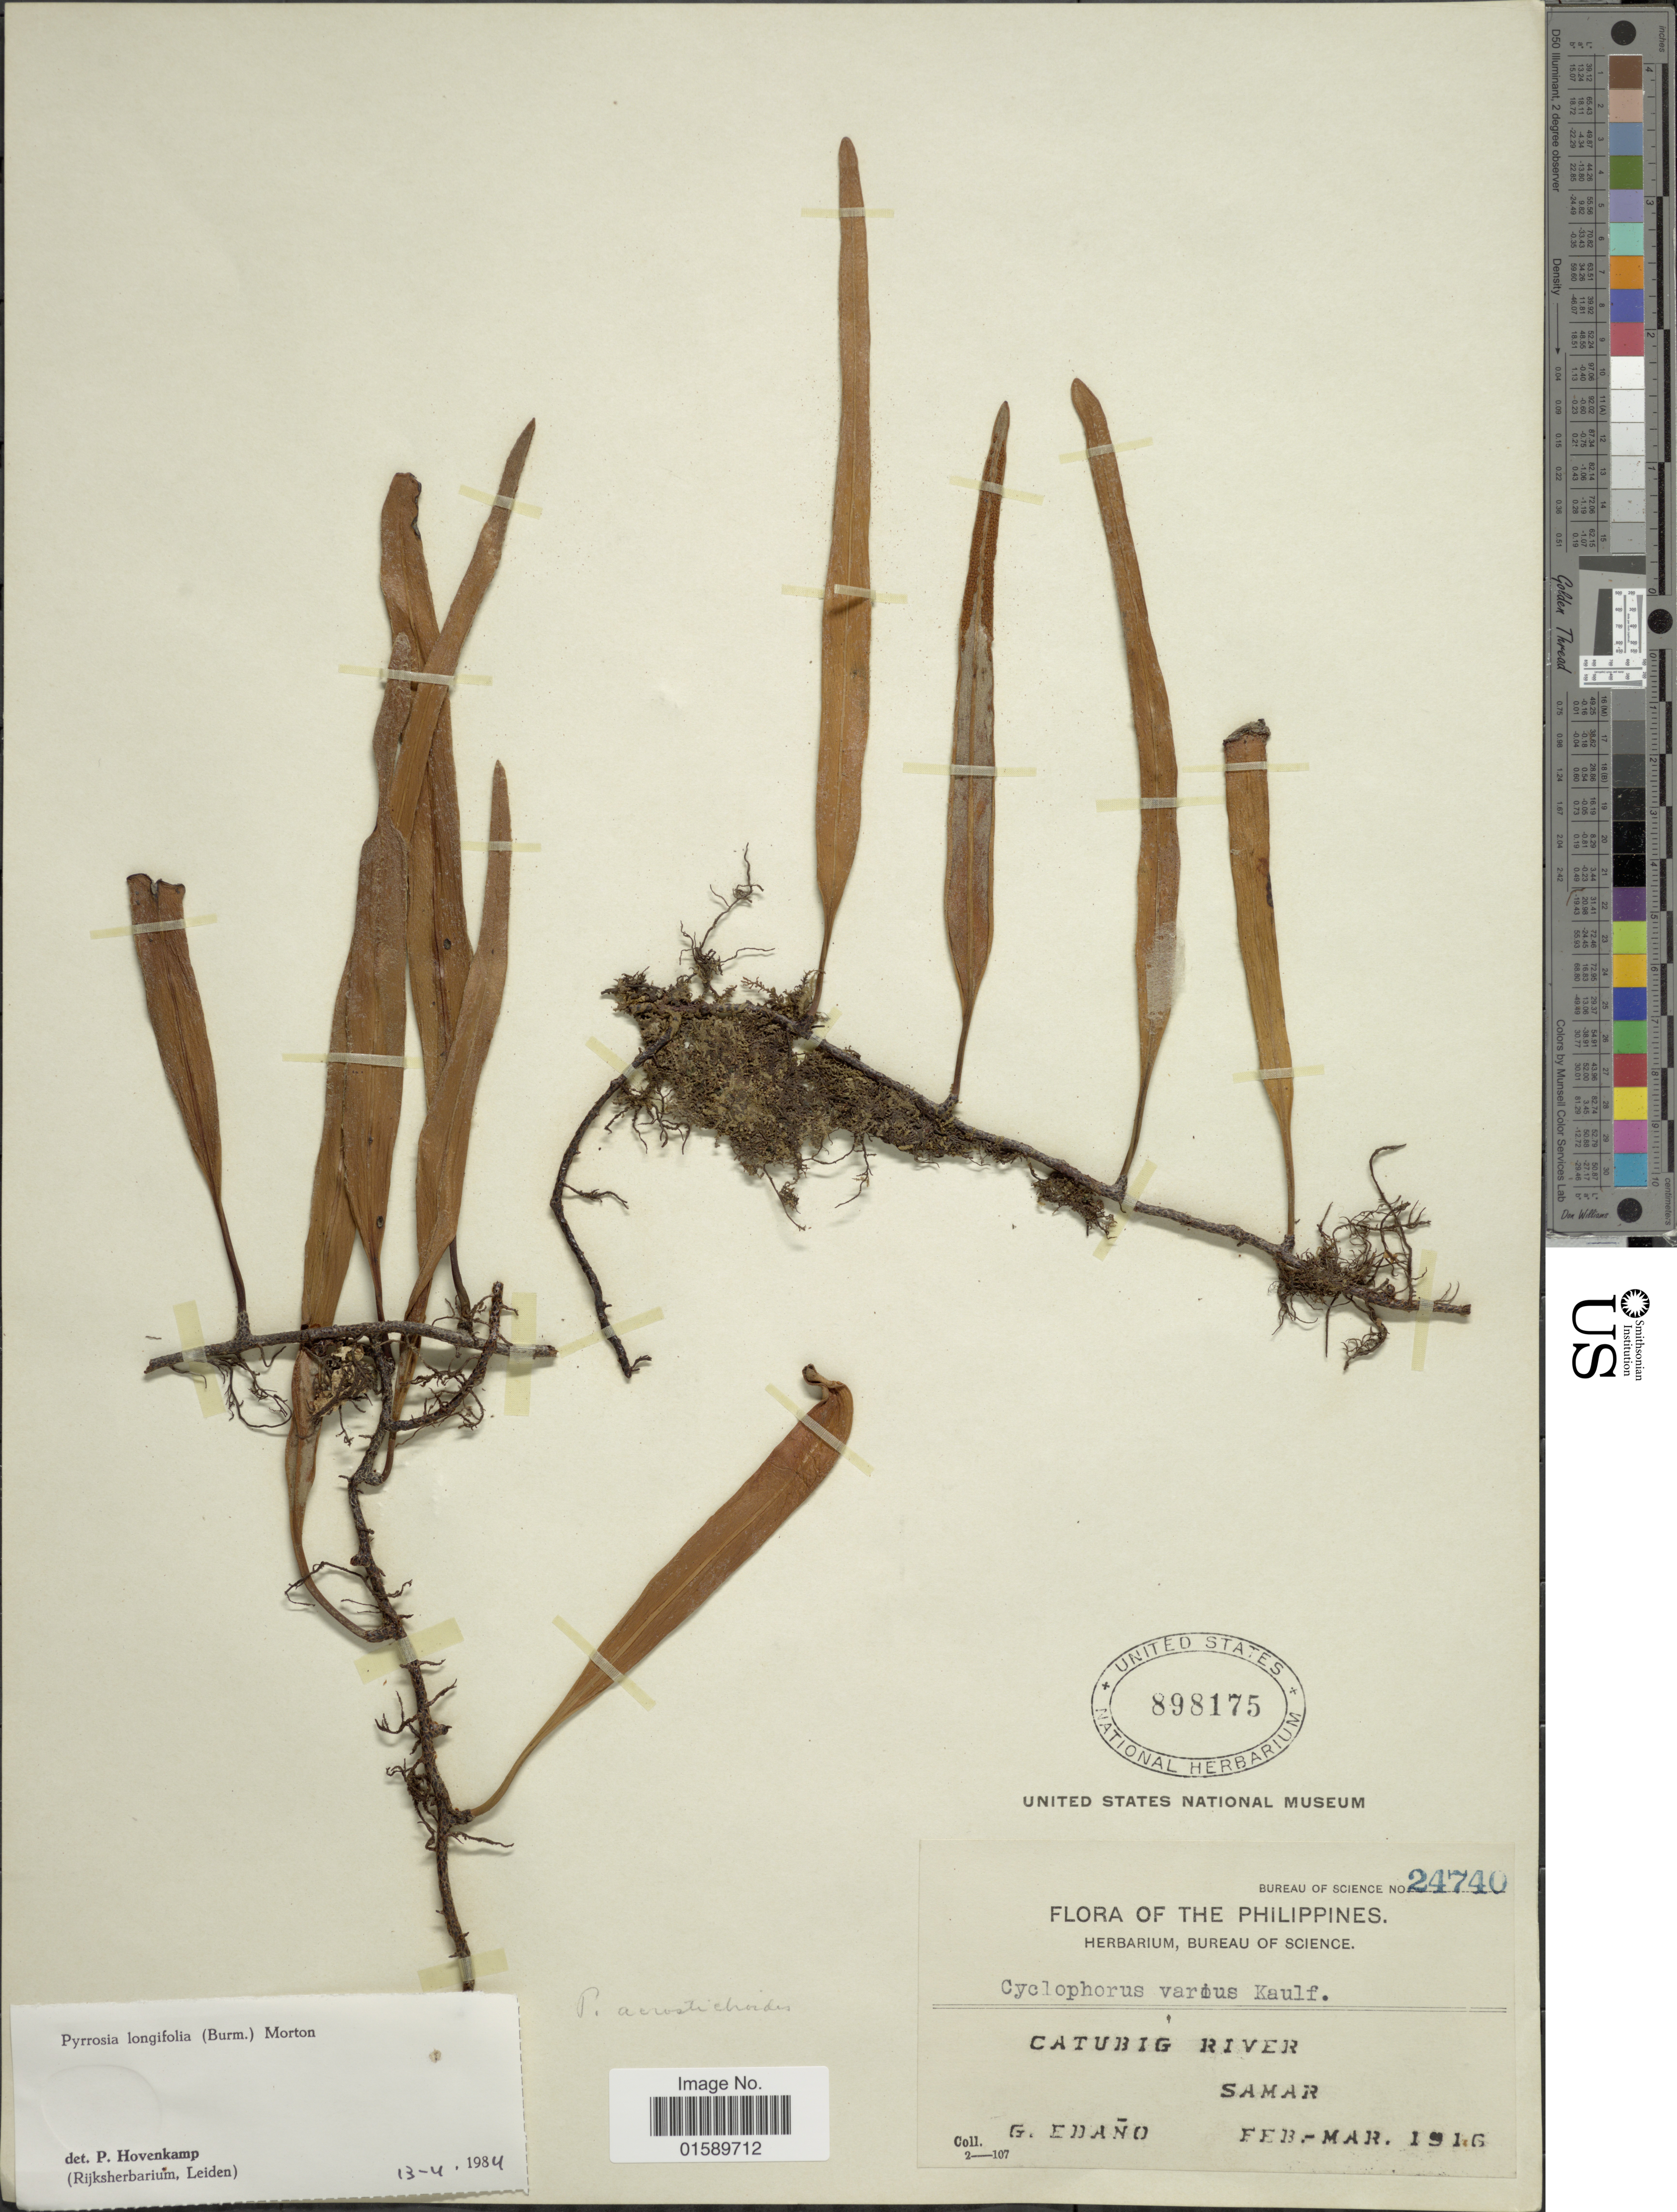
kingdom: Plantae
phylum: Tracheophyta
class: Polypodiopsida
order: Polypodiales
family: Polypodiaceae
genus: Pyrrosia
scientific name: Pyrrosia longifolia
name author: (Burm. f.) C.V. Morton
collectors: G. E. Edaño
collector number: Bureau of science 24740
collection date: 1916-02/1916-03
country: Philippines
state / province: Eastern Visayas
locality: Catubig River, Samar.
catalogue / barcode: US 898175